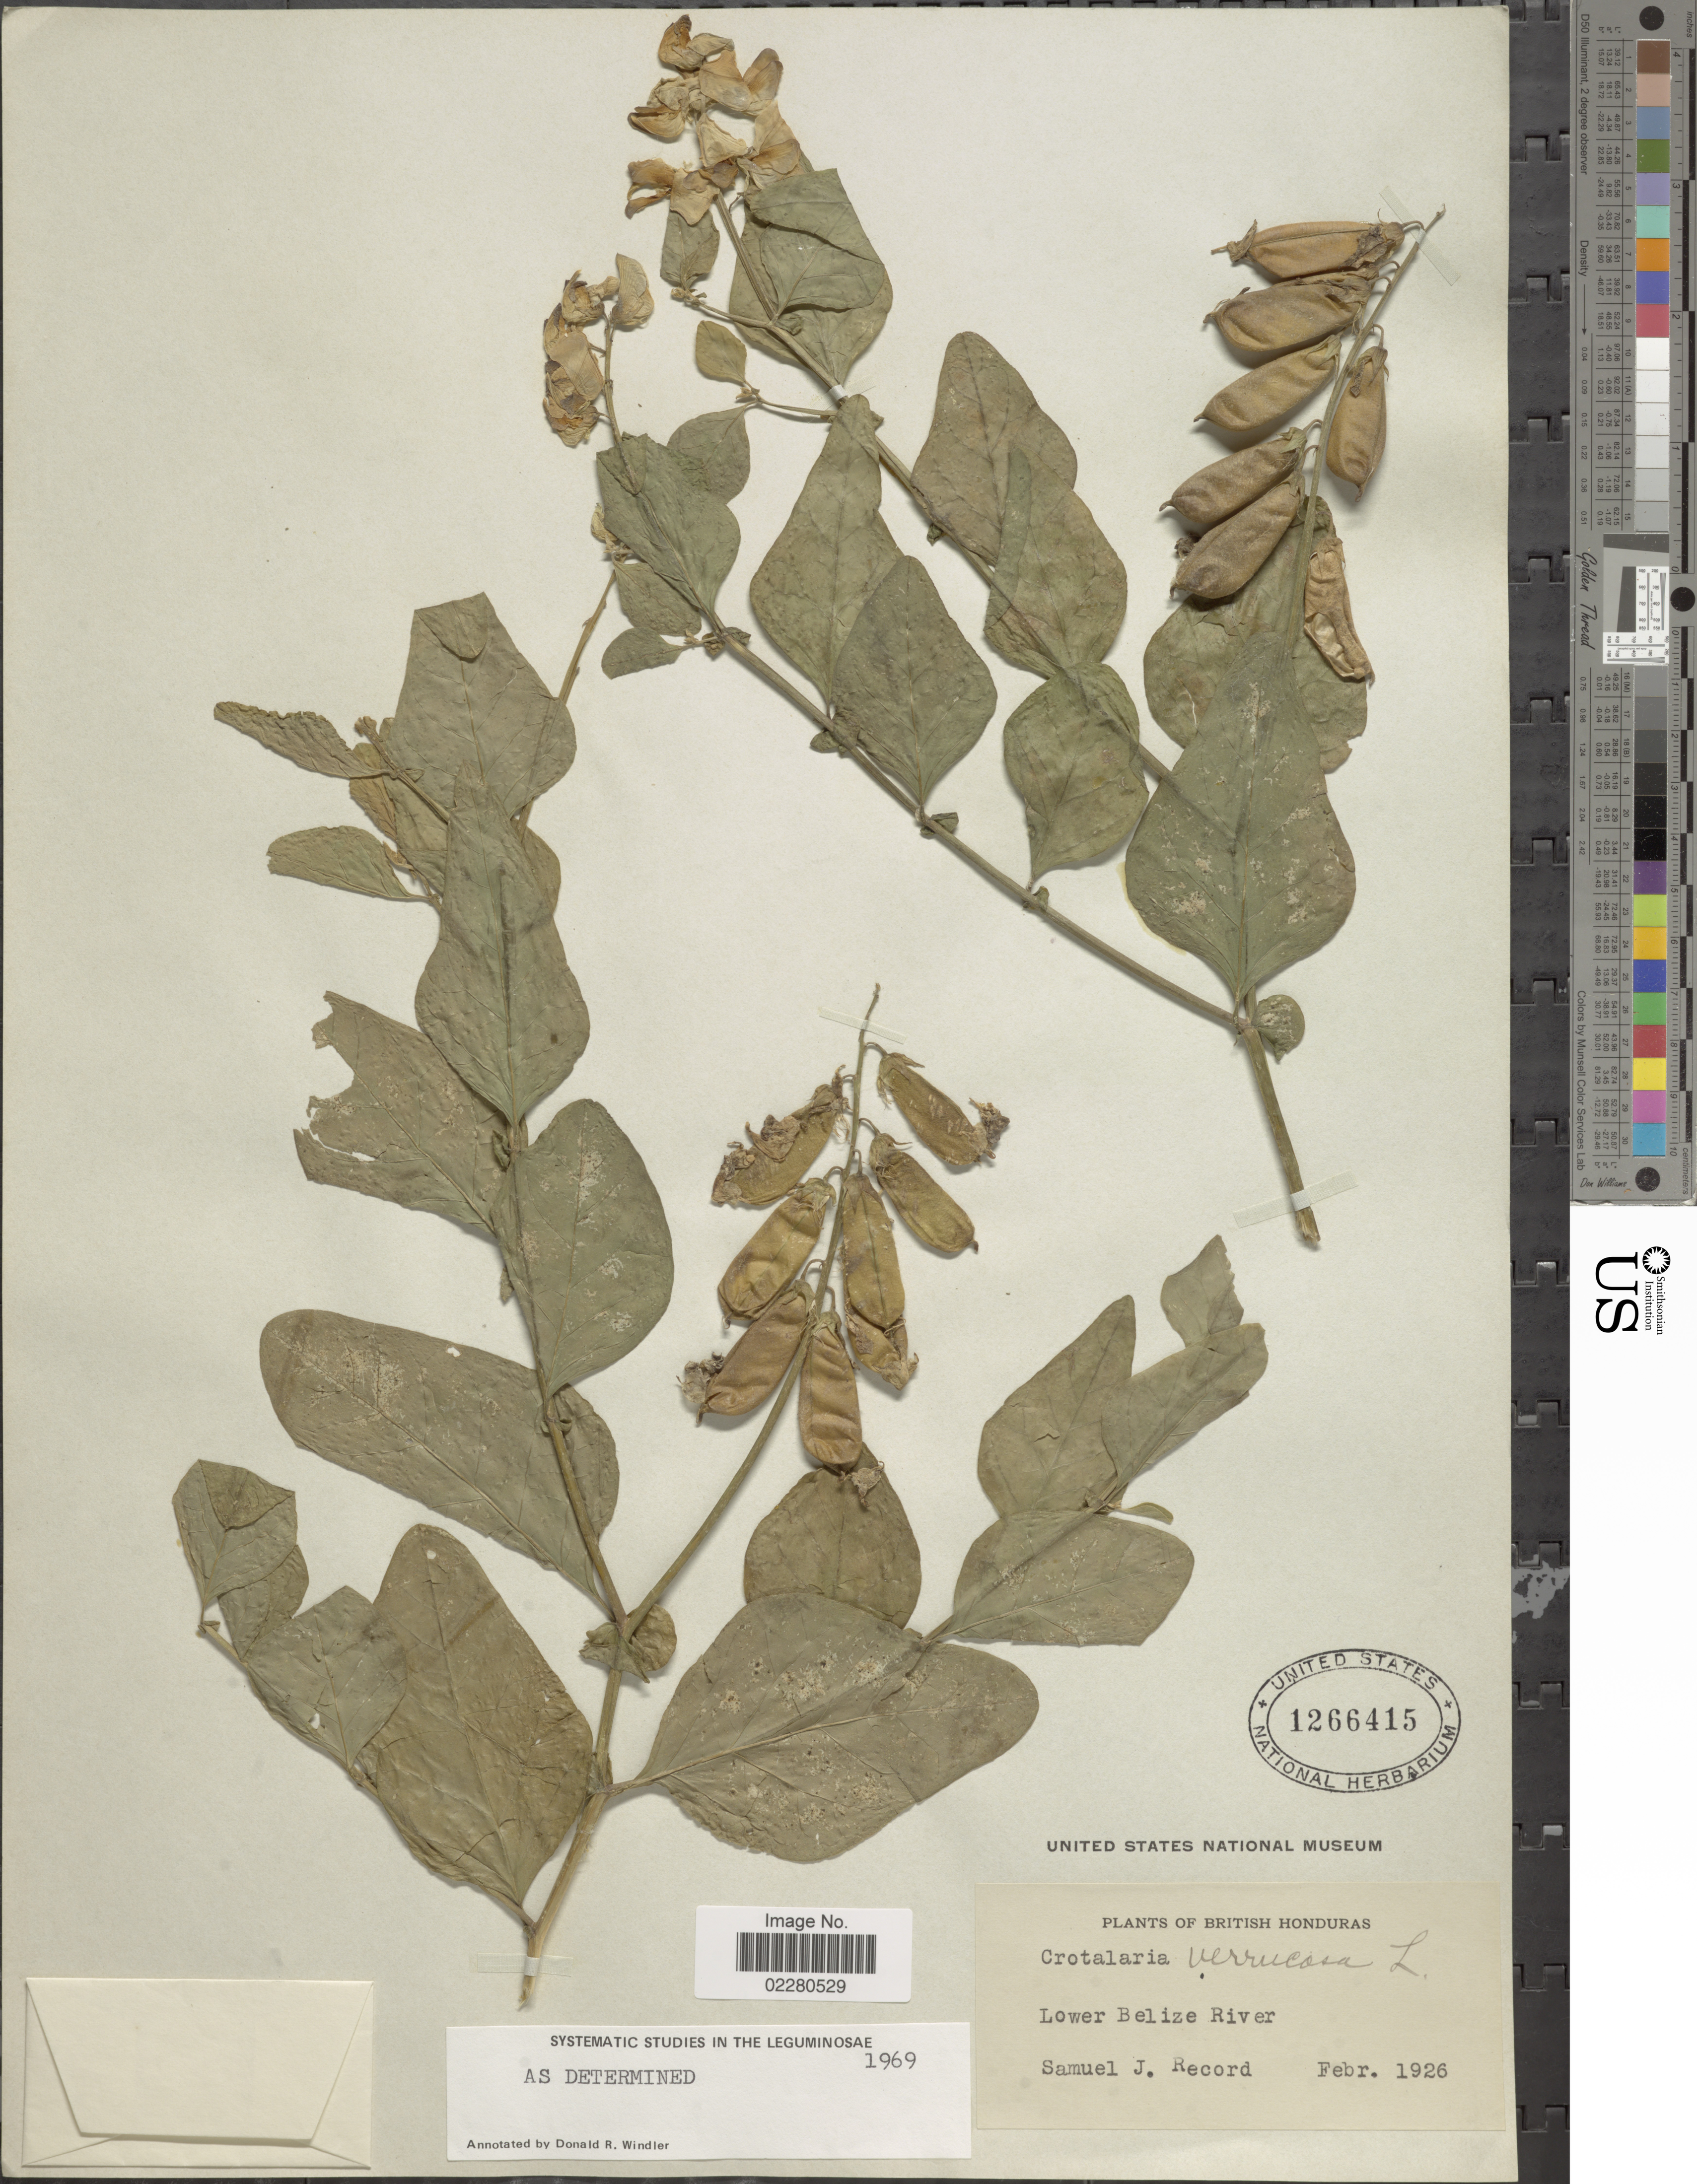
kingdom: Plantae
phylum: Tracheophyta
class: Magnoliopsida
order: Fabales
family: Fabaceae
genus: Crotalaria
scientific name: Crotalaria verrucosa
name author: L.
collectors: S. J. Record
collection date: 1926-02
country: Belize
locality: British Honduras. Lower Belize River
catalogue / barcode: US 1266415